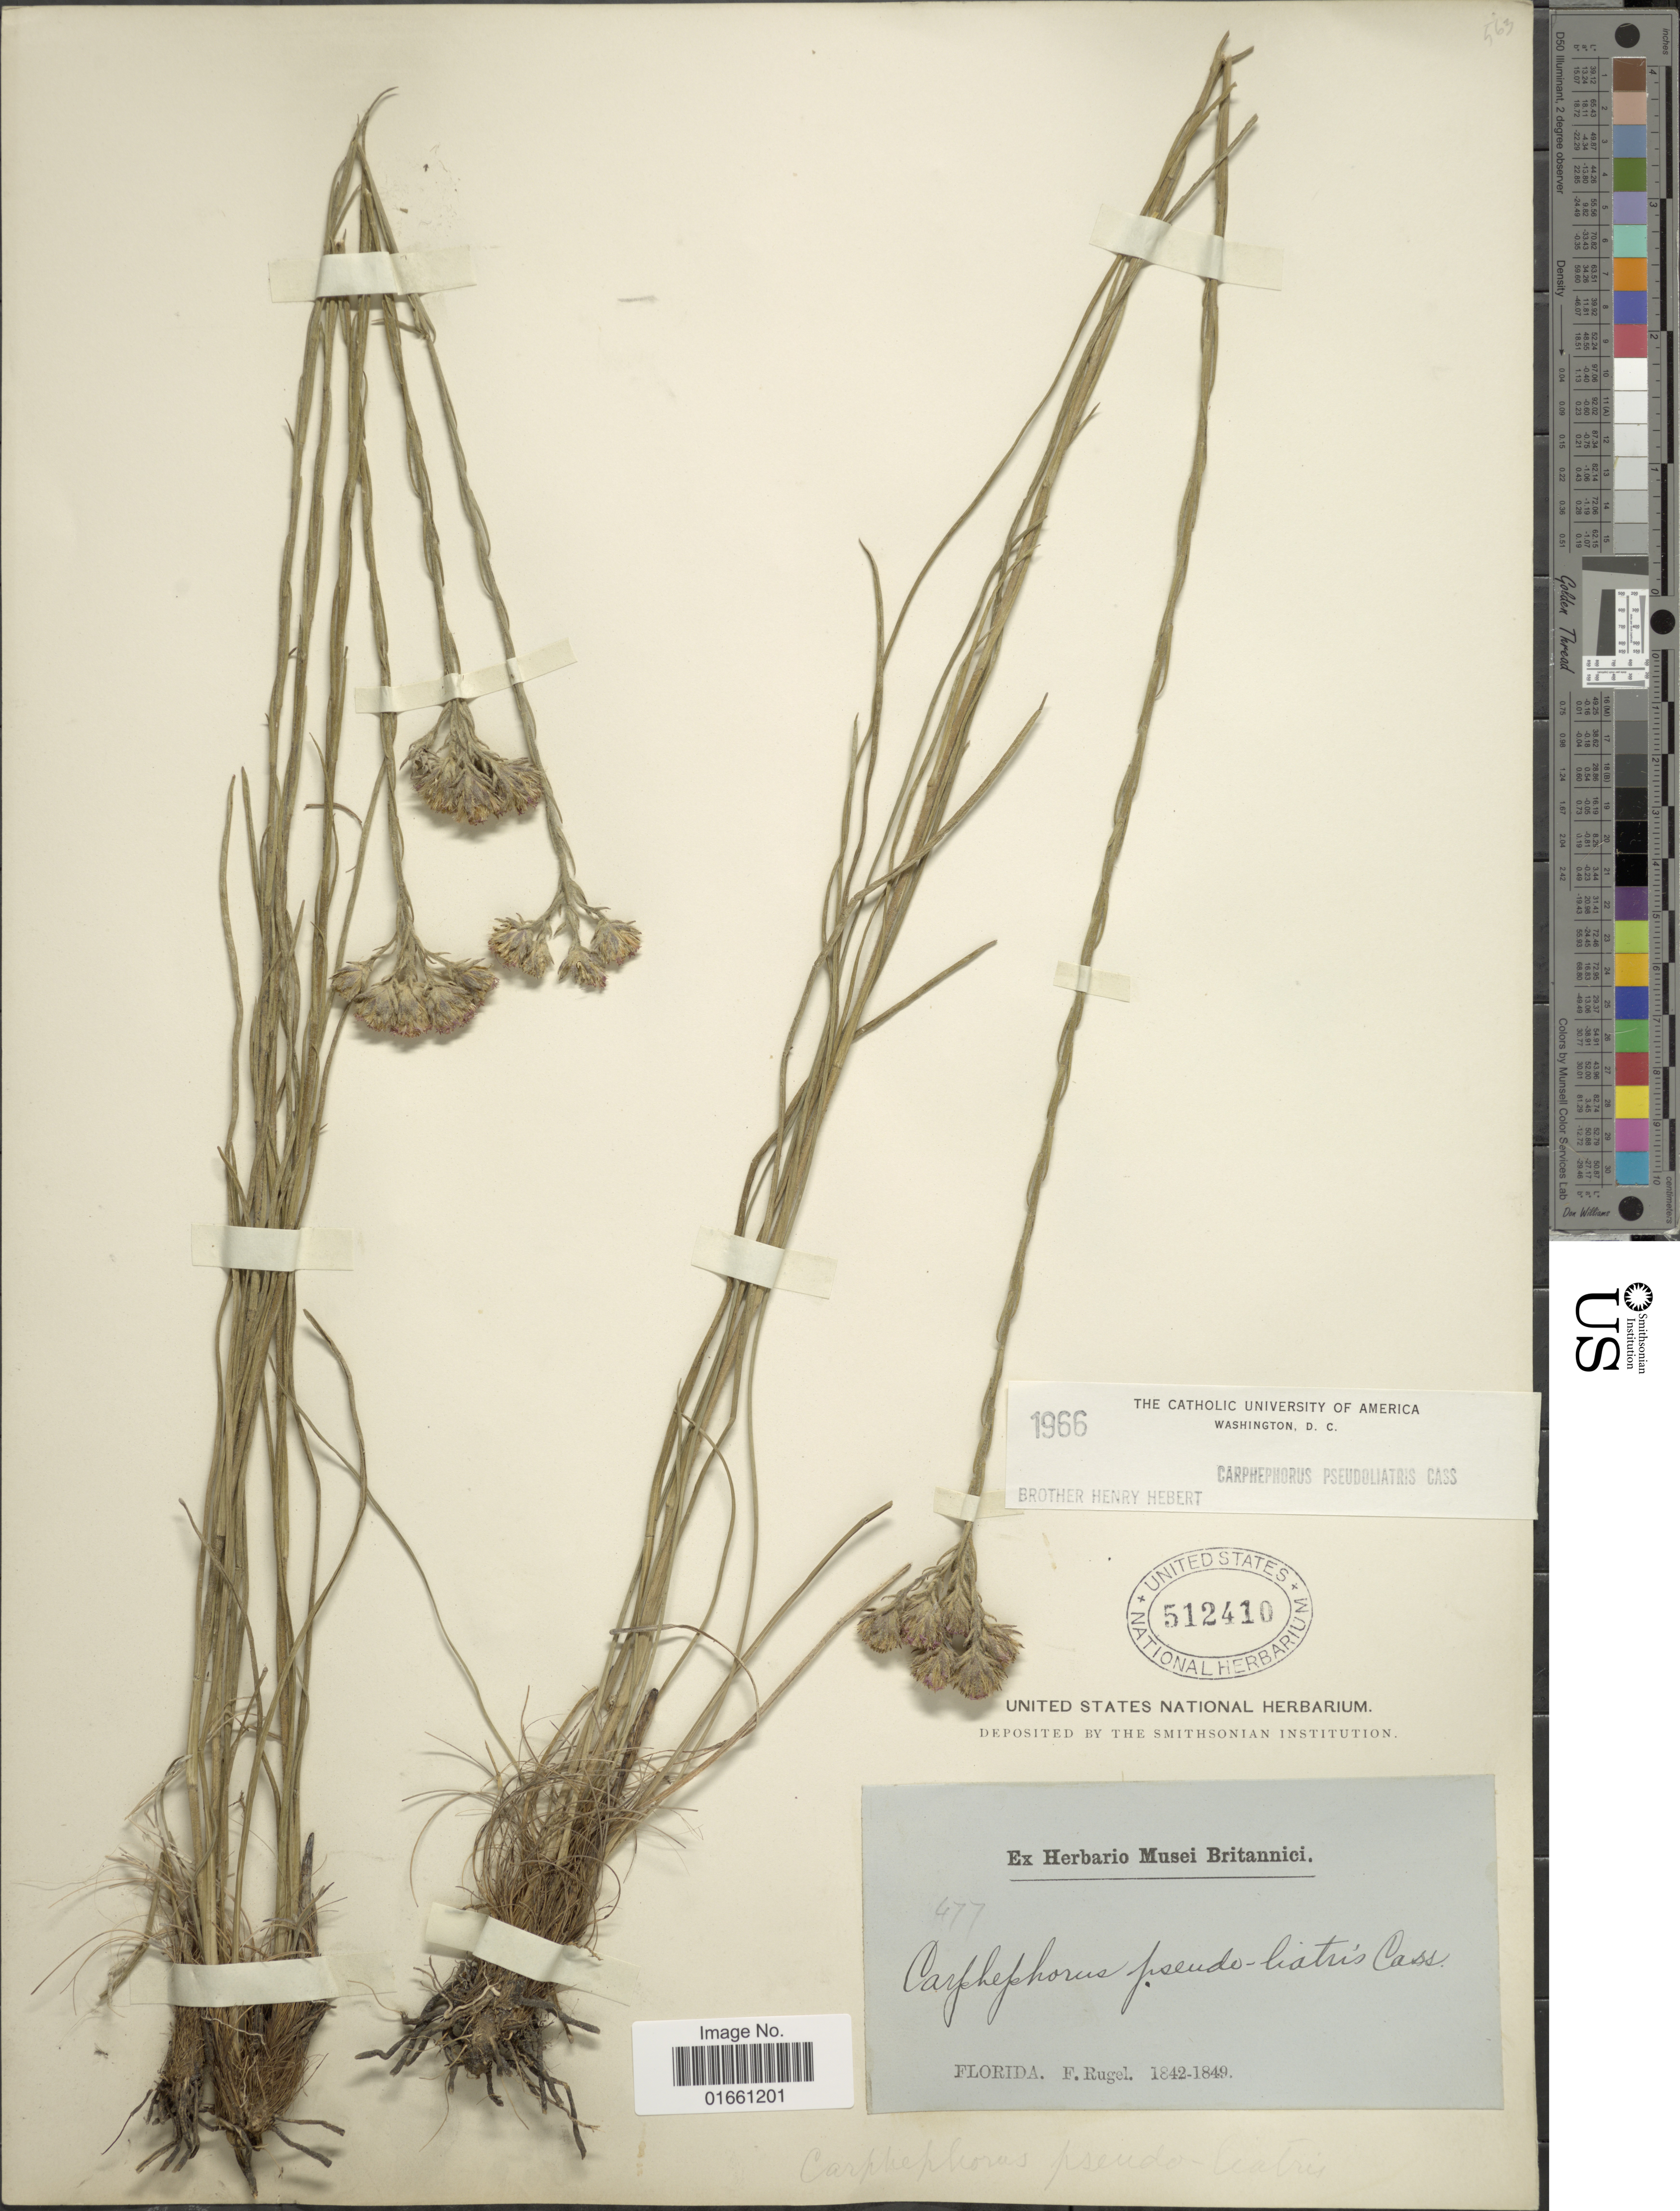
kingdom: Plantae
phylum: Tracheophyta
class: Magnoliopsida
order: Asterales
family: Asteraceae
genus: Carphephorus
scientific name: Carphephorus pseudoliatris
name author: Cass.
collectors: F. Rugel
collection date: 1842/1849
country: United States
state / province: Florida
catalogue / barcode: US 512410